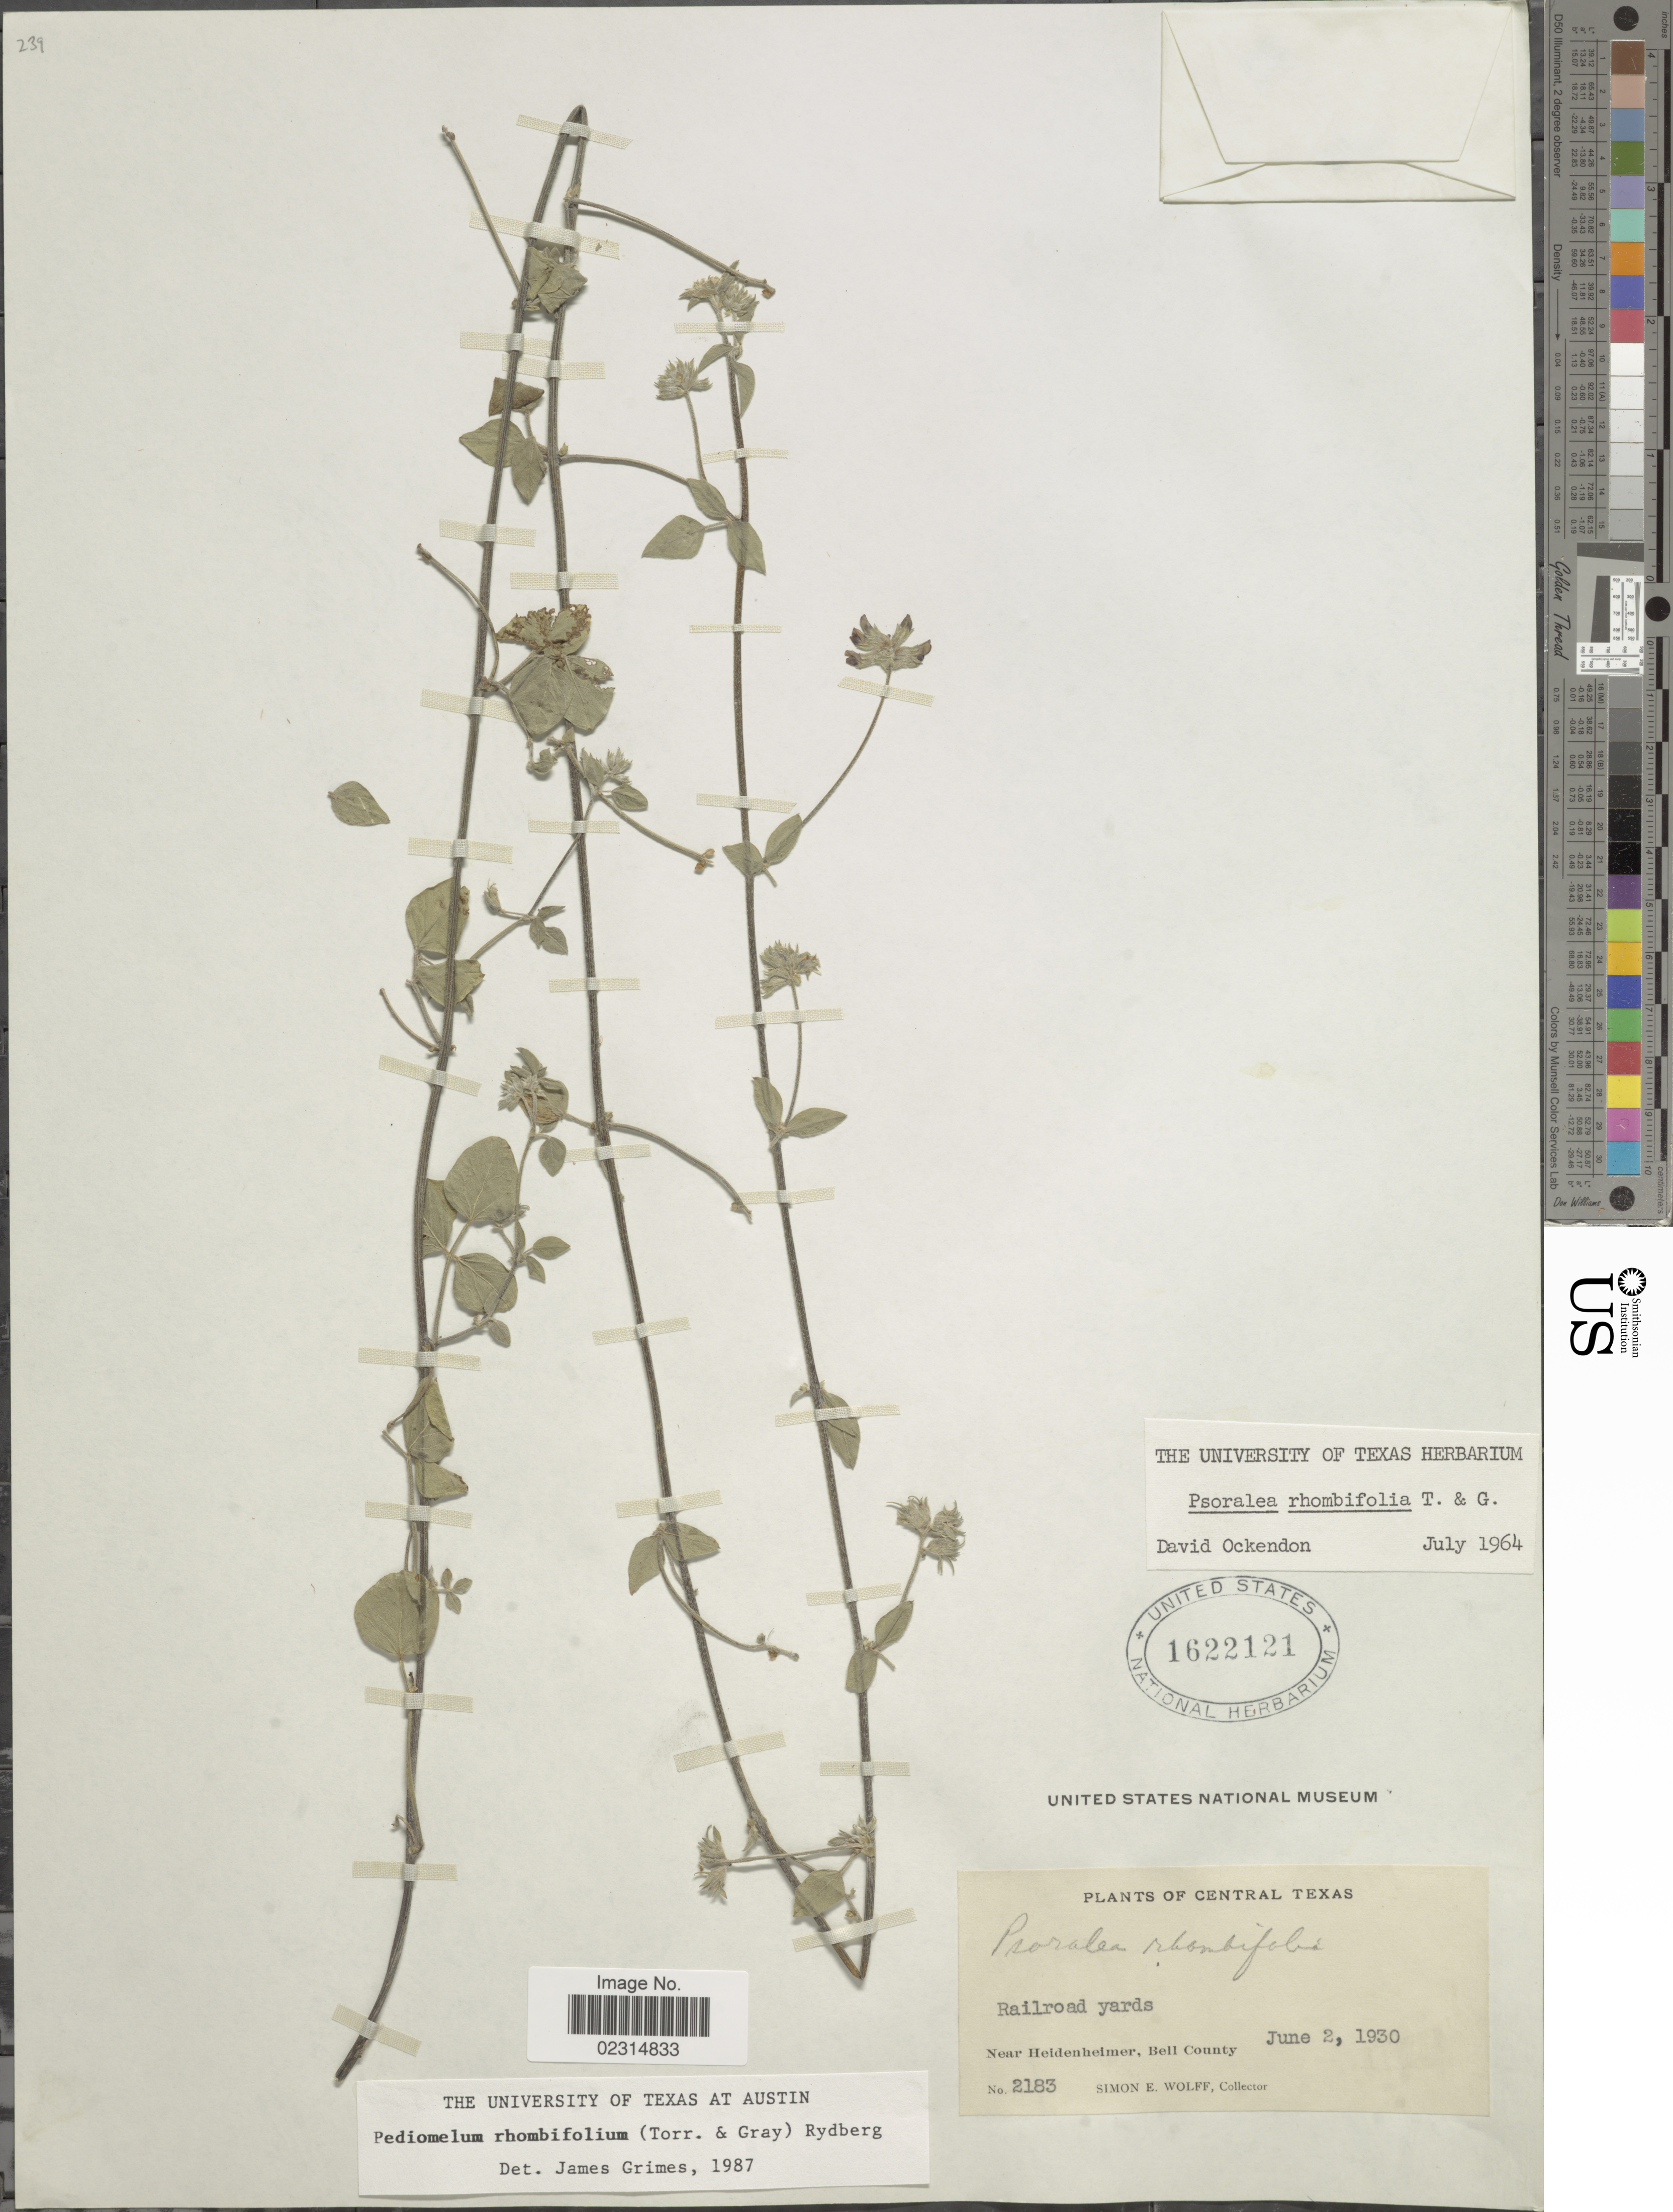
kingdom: Plantae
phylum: Tracheophyta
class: Magnoliopsida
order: Fabales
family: Fabaceae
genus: Pediomelum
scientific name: Pediomelum rhombifolium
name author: (Torr. & A. Gray) Rydb.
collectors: S. E. Wolff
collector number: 2183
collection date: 1930-06-02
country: United States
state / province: Texas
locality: Central Texas, Railroad yards, Near Heidenheimer, Bell County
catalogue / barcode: US 1622121